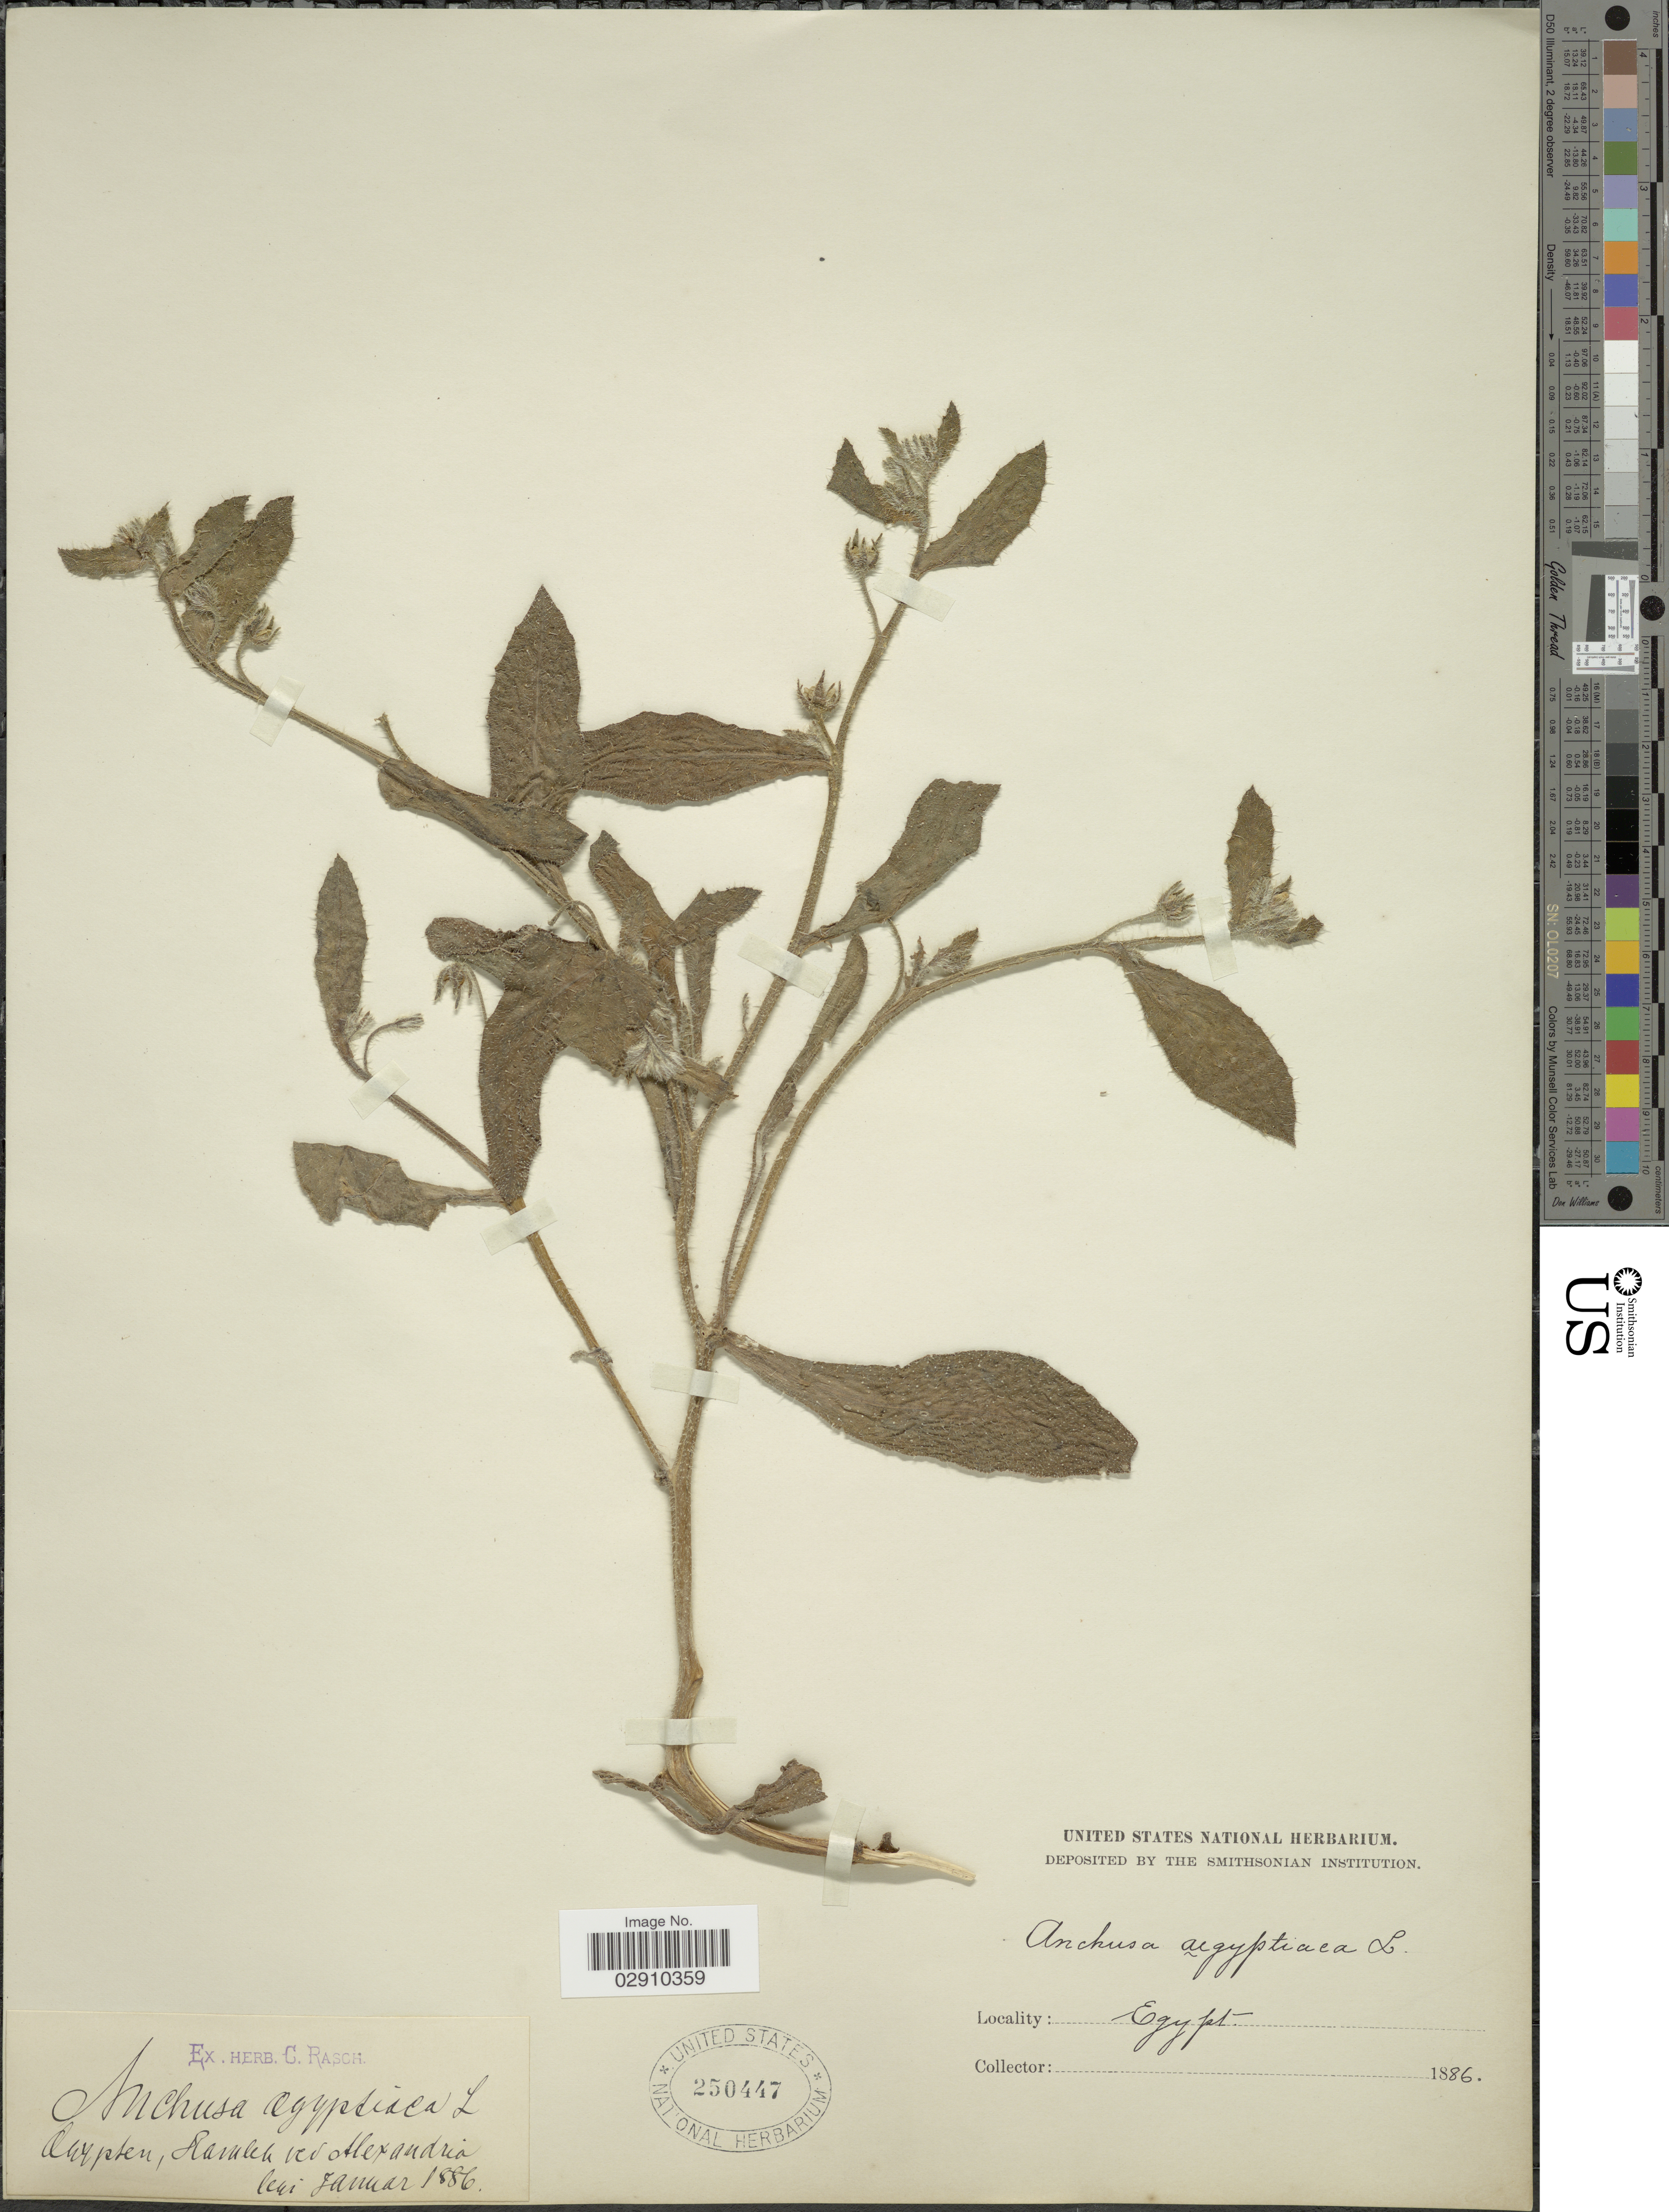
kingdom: Plantae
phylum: Tracheophyta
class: Magnoliopsida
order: Boraginales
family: Boraginaceae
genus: Anchusa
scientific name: Anchusa aegyptiaca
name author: (L.) A. DC.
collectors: C. Rasch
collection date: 1886-01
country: Egypt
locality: Egypten, Harnlech ved [interpreted] Alexandria.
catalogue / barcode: US 250447